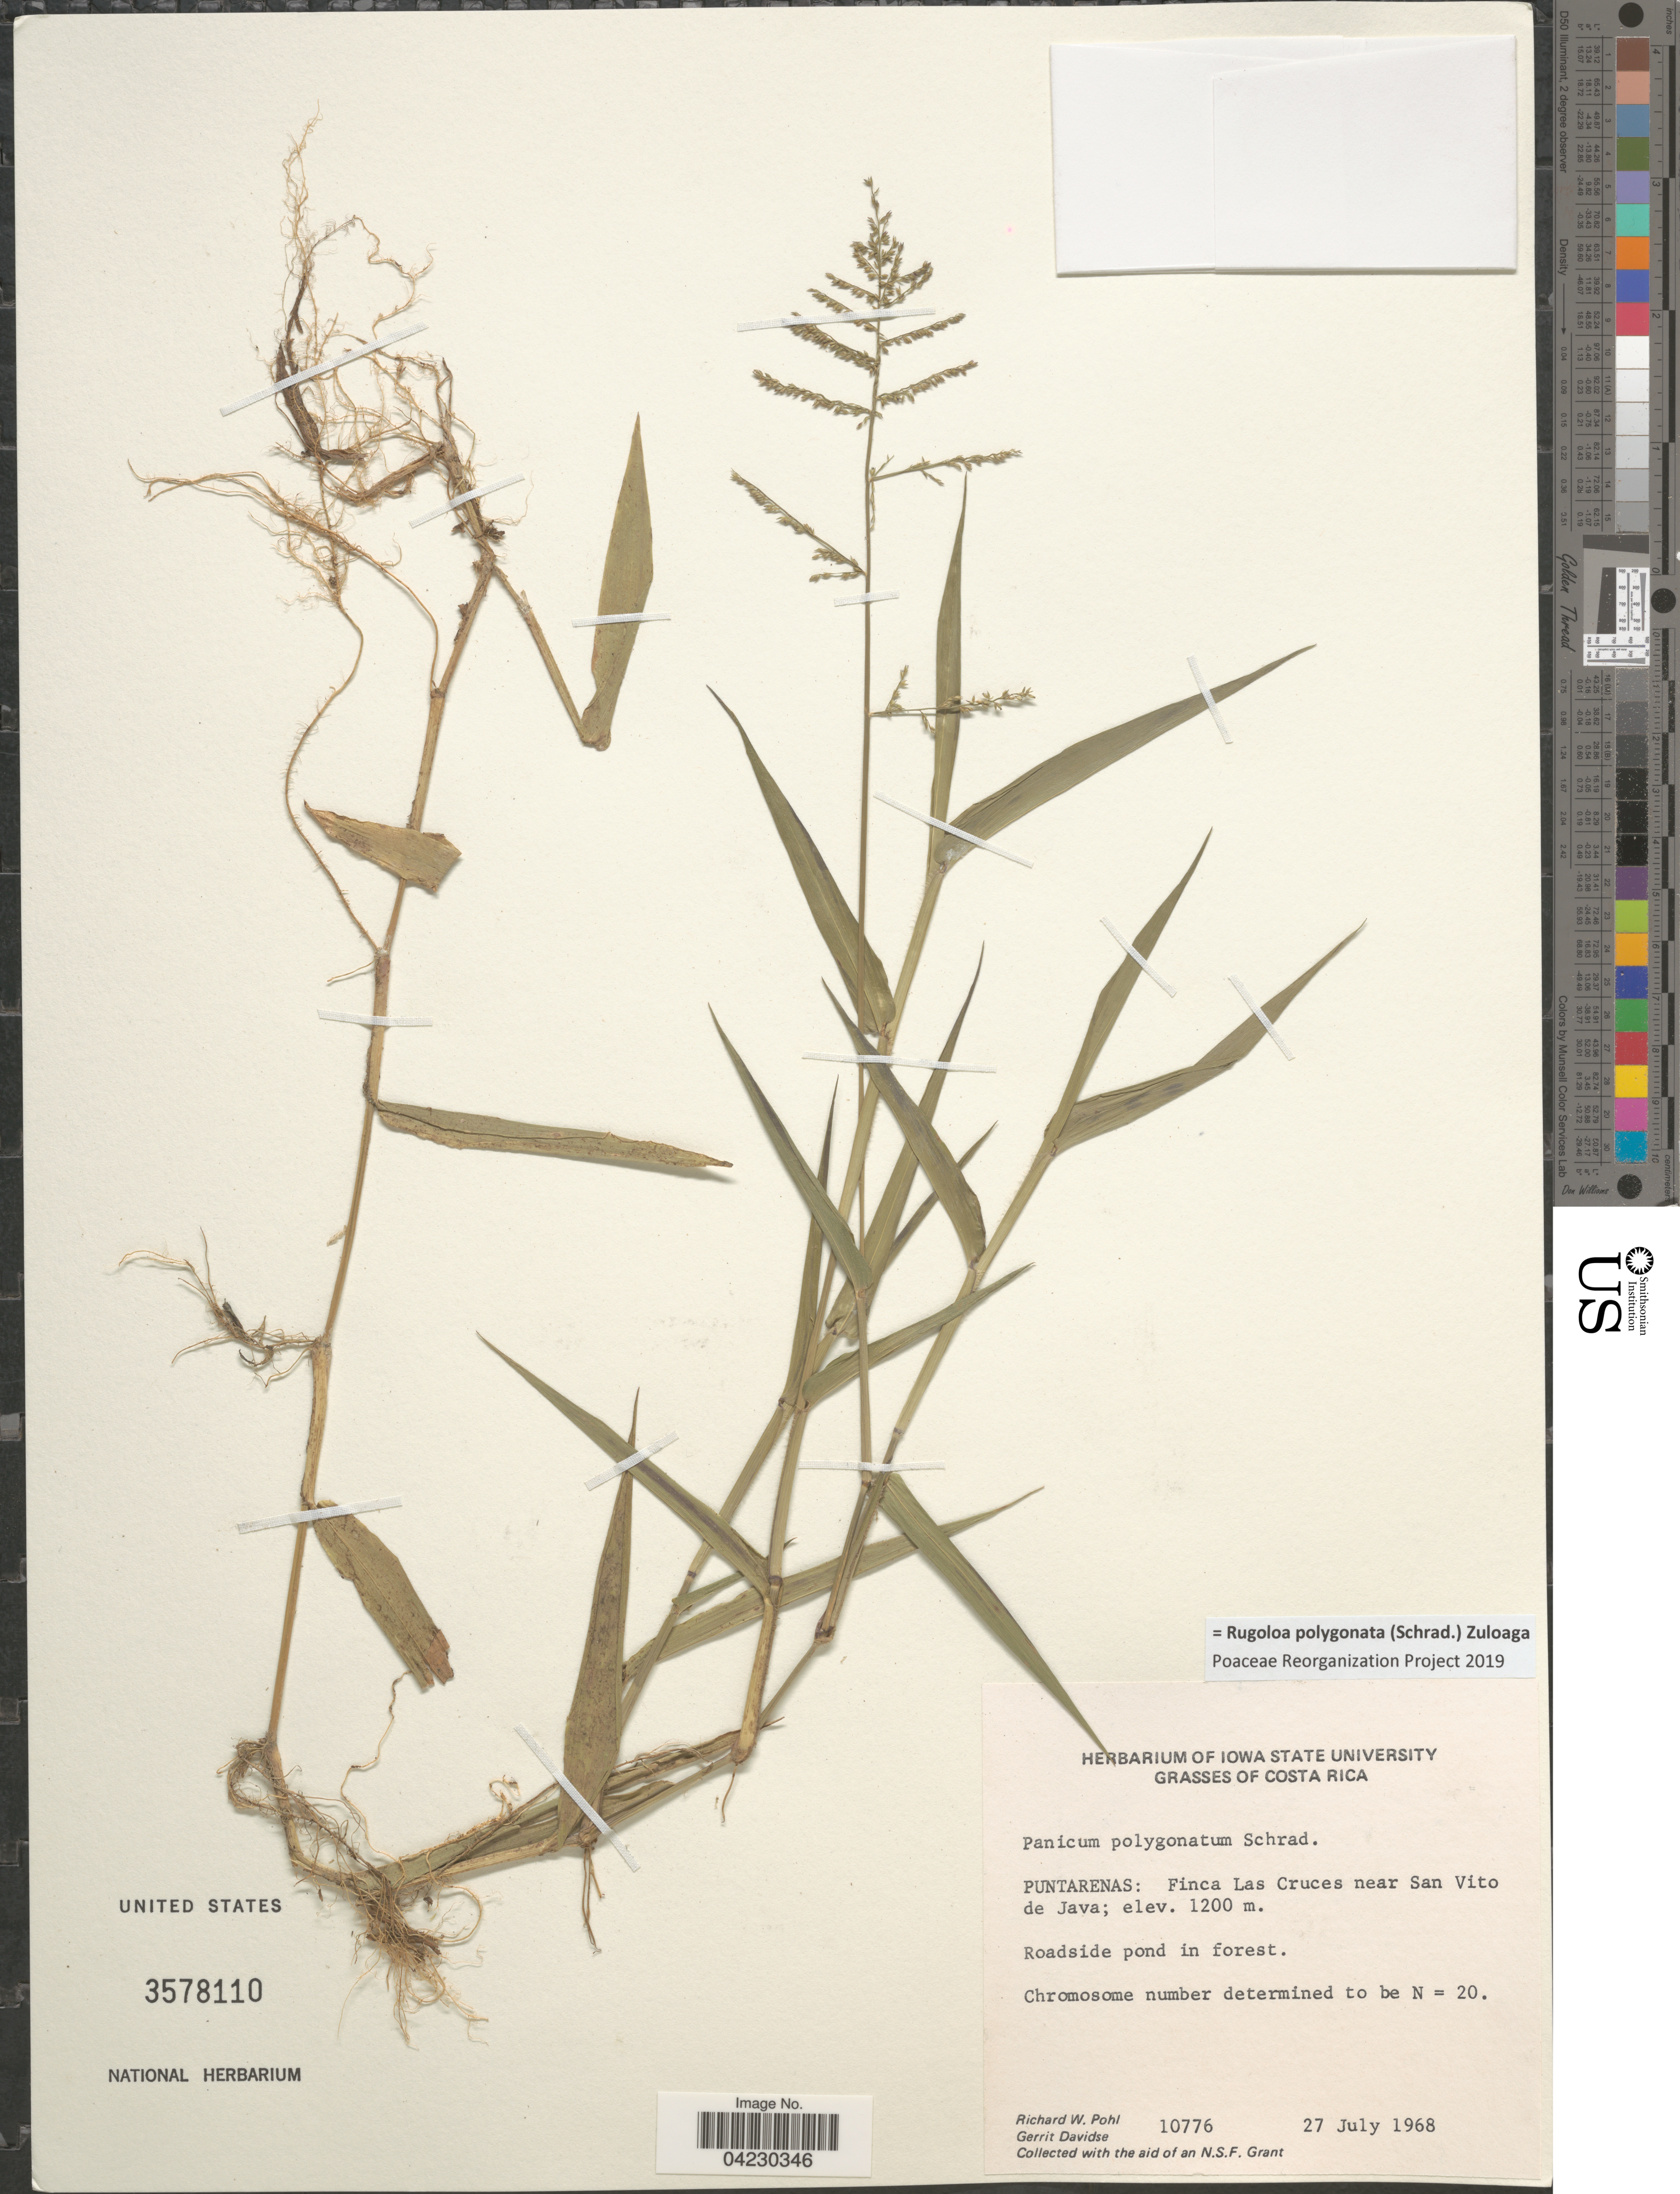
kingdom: Plantae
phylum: Tracheophyta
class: Liliopsida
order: Poales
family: Poaceae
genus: Rugoloa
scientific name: Rugoloa polygonata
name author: (Schrad.) Zuloaga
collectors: R. W. Pohl & G. Davidse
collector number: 10776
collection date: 1968-07-27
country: Costa Rica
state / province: Puntarenas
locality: Finca Las Cruces near San Vito de Java. Roadside pond in forest.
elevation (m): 1200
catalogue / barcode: US 3578110